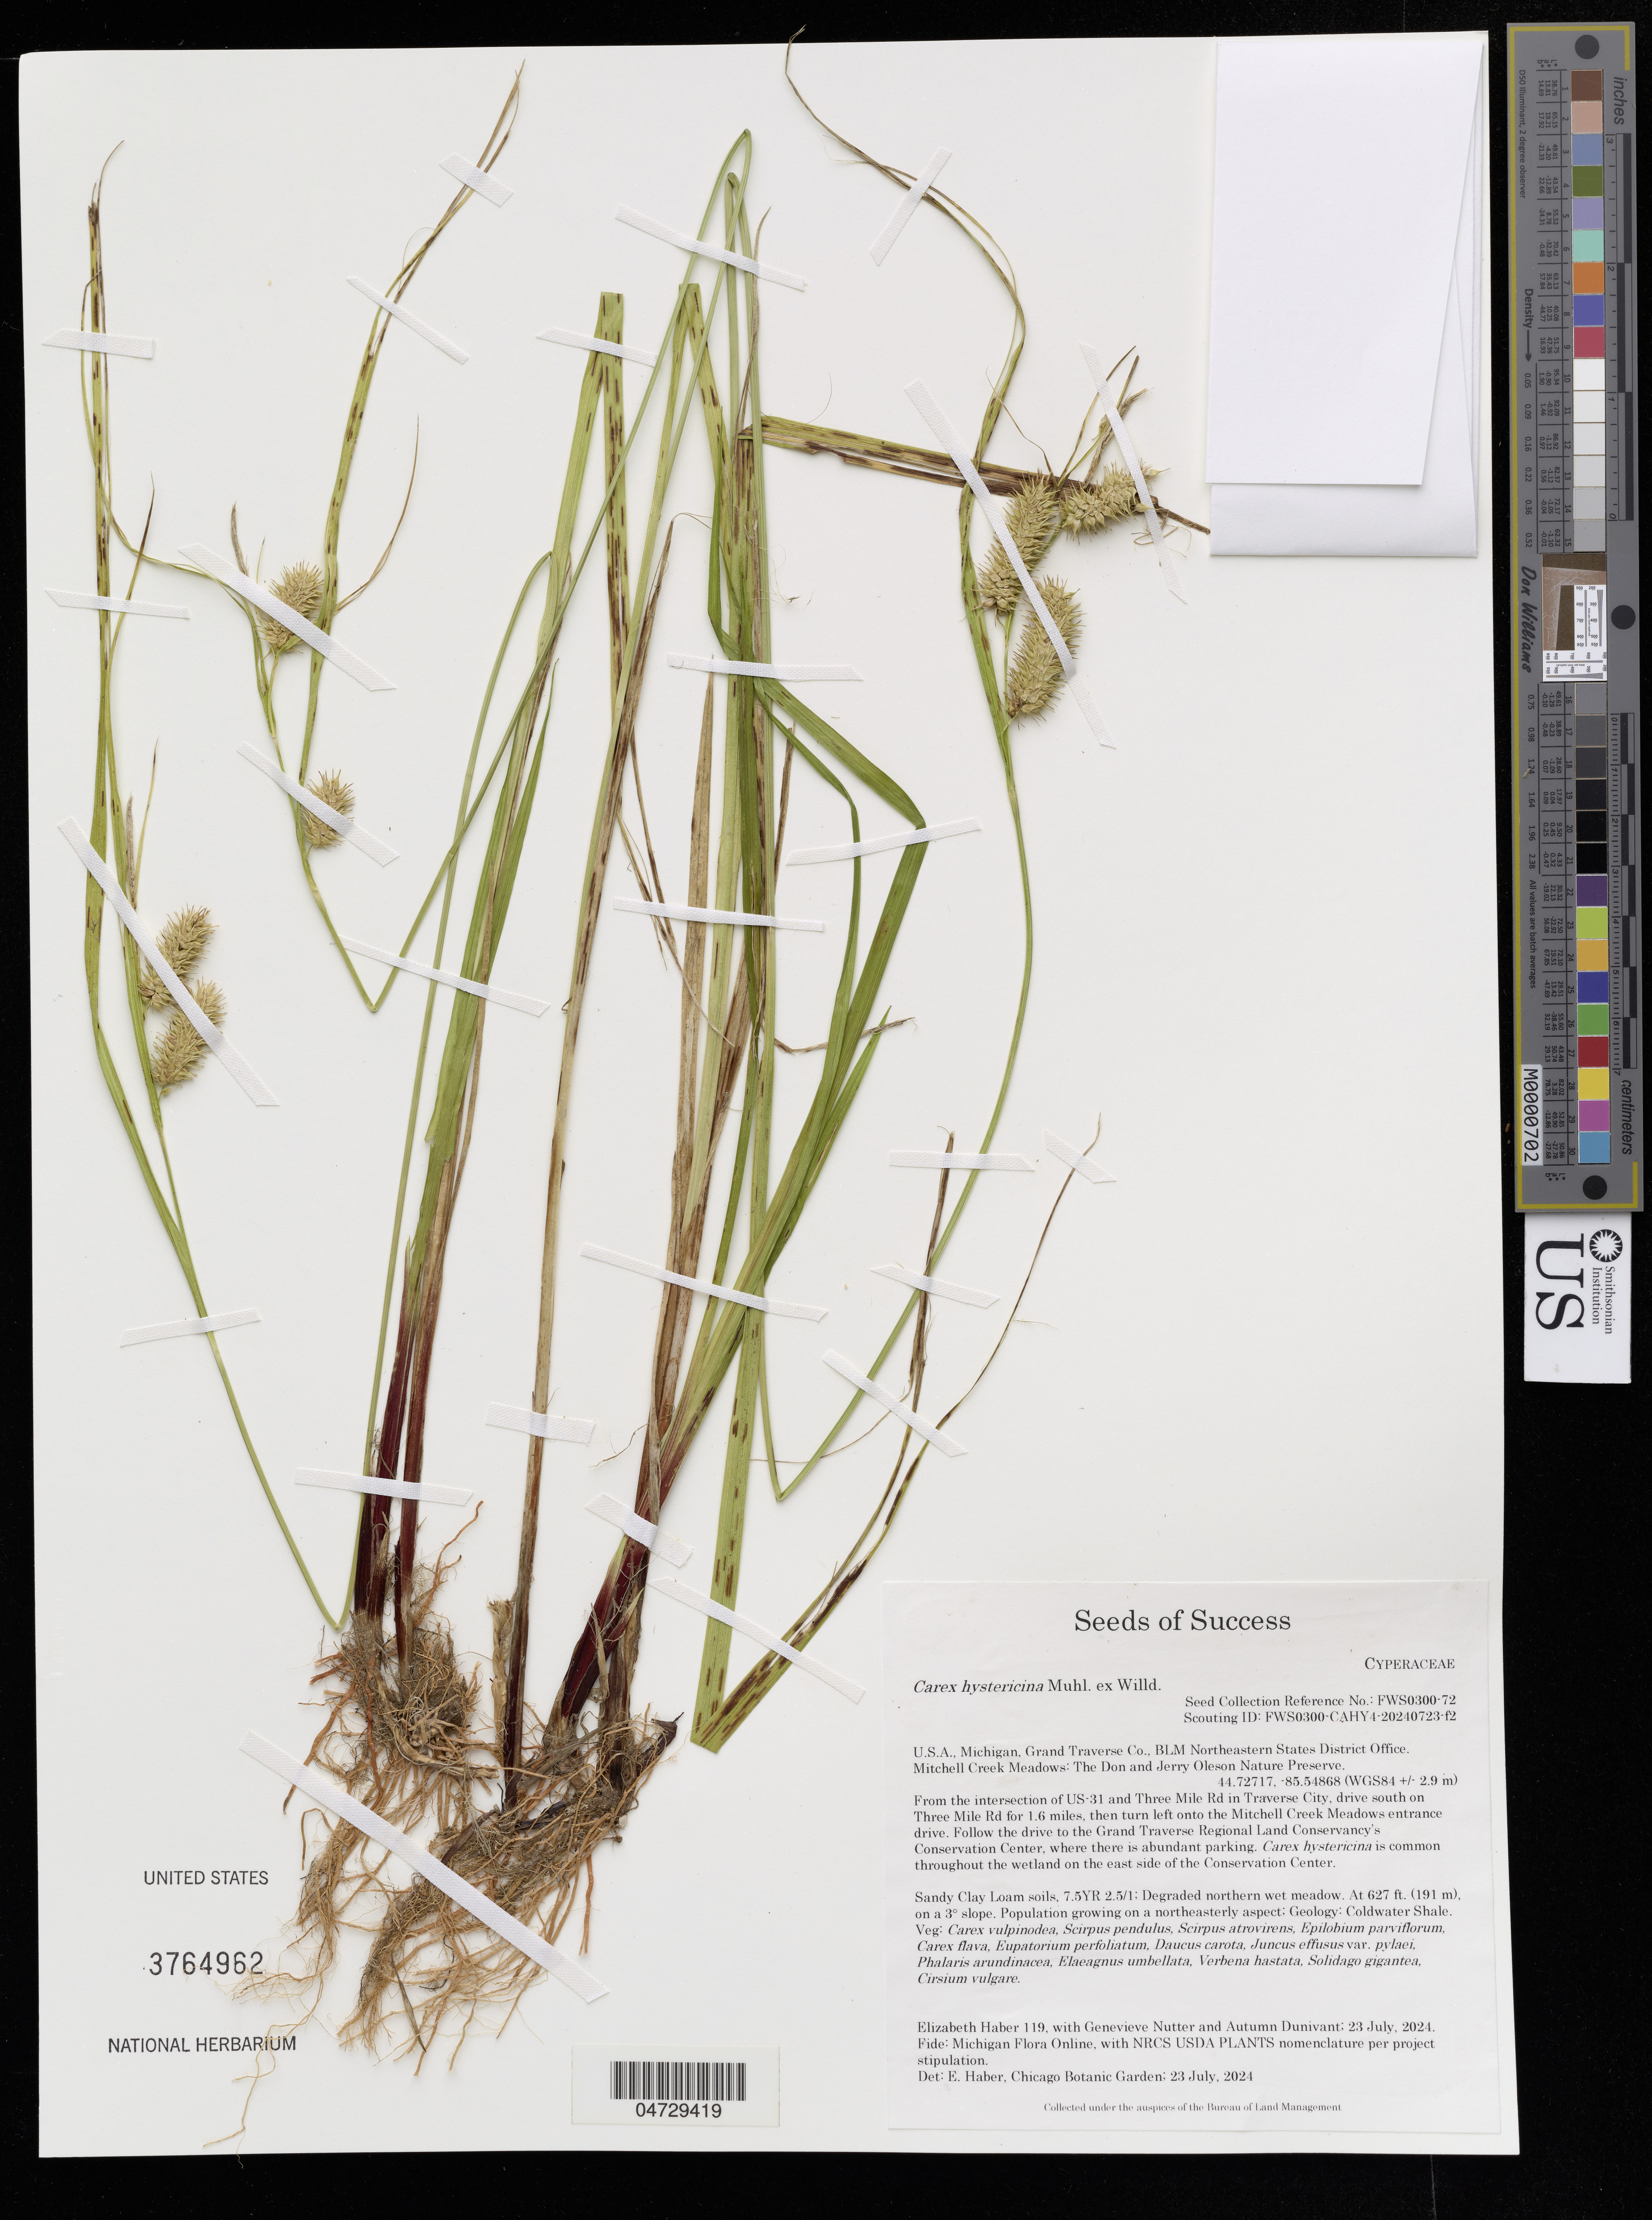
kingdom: Plantae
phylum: Tracheophyta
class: Liliopsida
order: Poales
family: Cyperaceae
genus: Carex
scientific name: Carex hystericina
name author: Muhl. ex Willd.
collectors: E. Haber, G. Nutter & A. Dunivant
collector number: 119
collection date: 2024-07-23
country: United States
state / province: Michigan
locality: U.S.A., Michigan, Grand Traverse Co., BLM Northeastern States District Office. Mitchell Creek Meadows. The Don and Jerry Oleson Nature Preserve.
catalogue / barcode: US 3764962